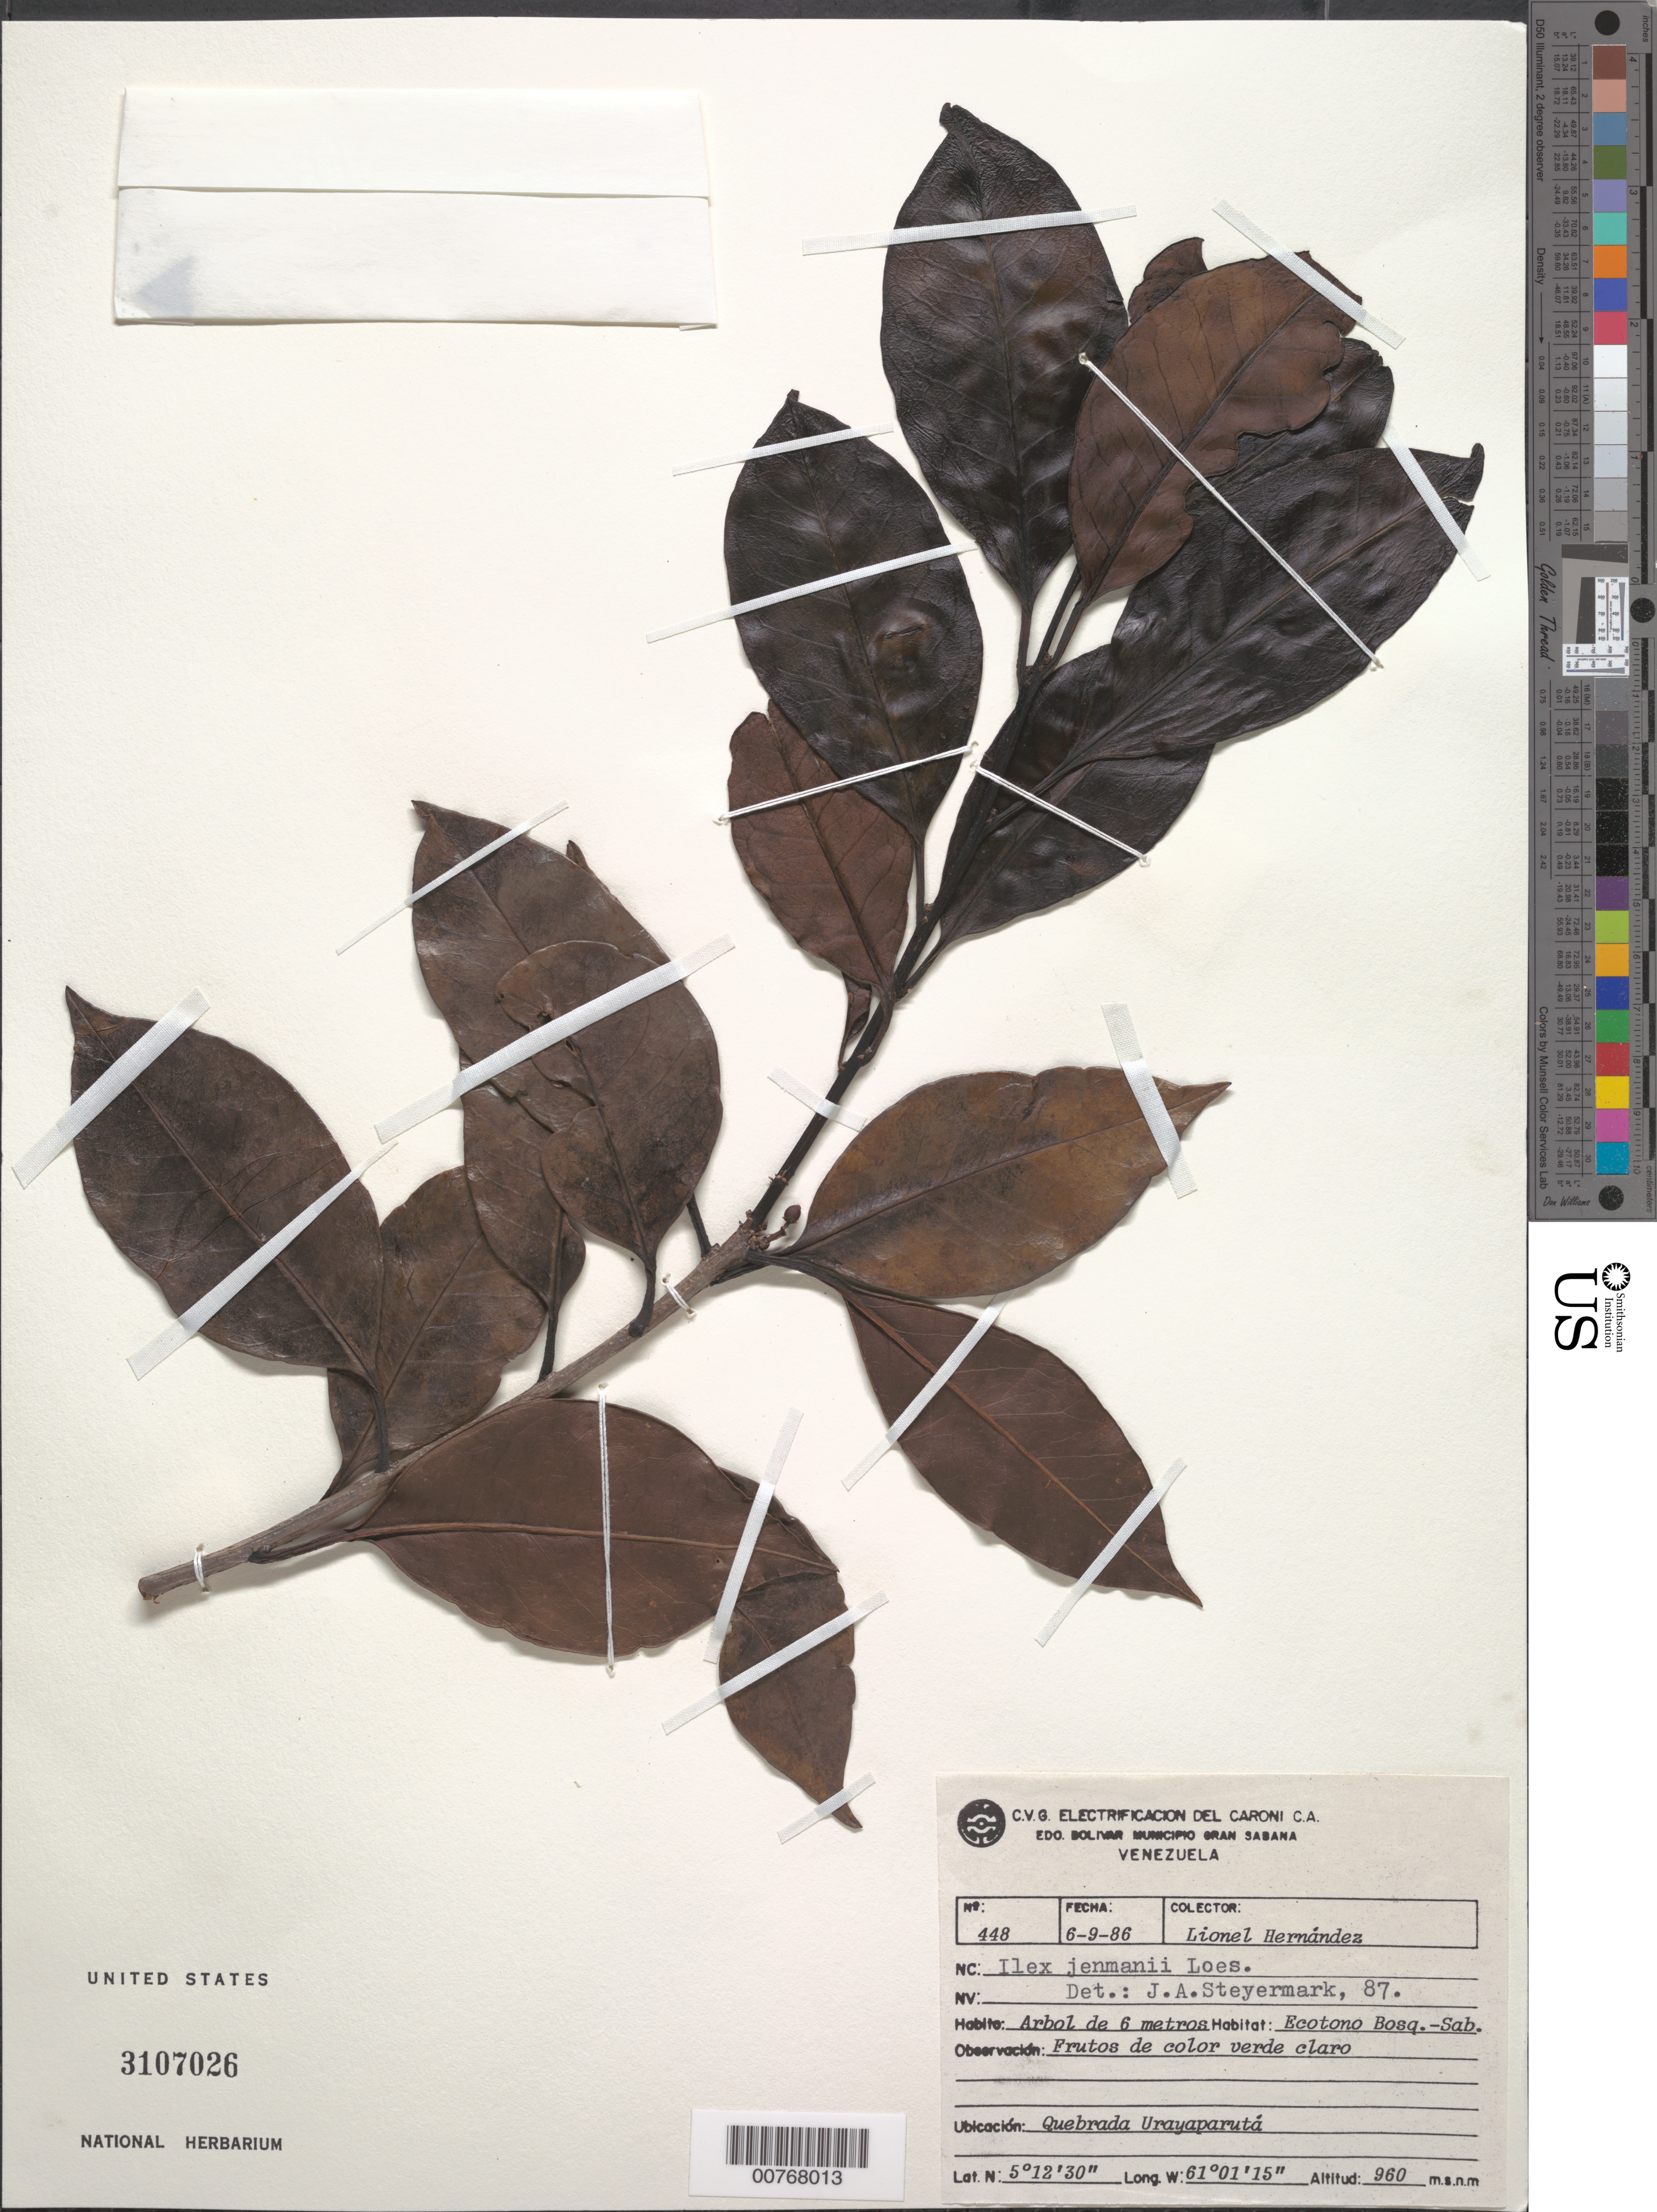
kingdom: Plantae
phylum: Tracheophyta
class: Magnoliopsida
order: Aquifoliales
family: Aquifoliaceae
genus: Ilex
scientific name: Ilex jenmanii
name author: Loes.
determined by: Steyermark, Julian A., (VEN)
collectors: L. Hernández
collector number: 448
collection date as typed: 6-Sep-86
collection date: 1986-09-06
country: Venezuela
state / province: Bolívar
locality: Gran Sabana, Quebrada Urayaparutá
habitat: Ecotono-bosque sab. (forest/savanna ecotone)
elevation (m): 960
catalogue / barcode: US 3107026